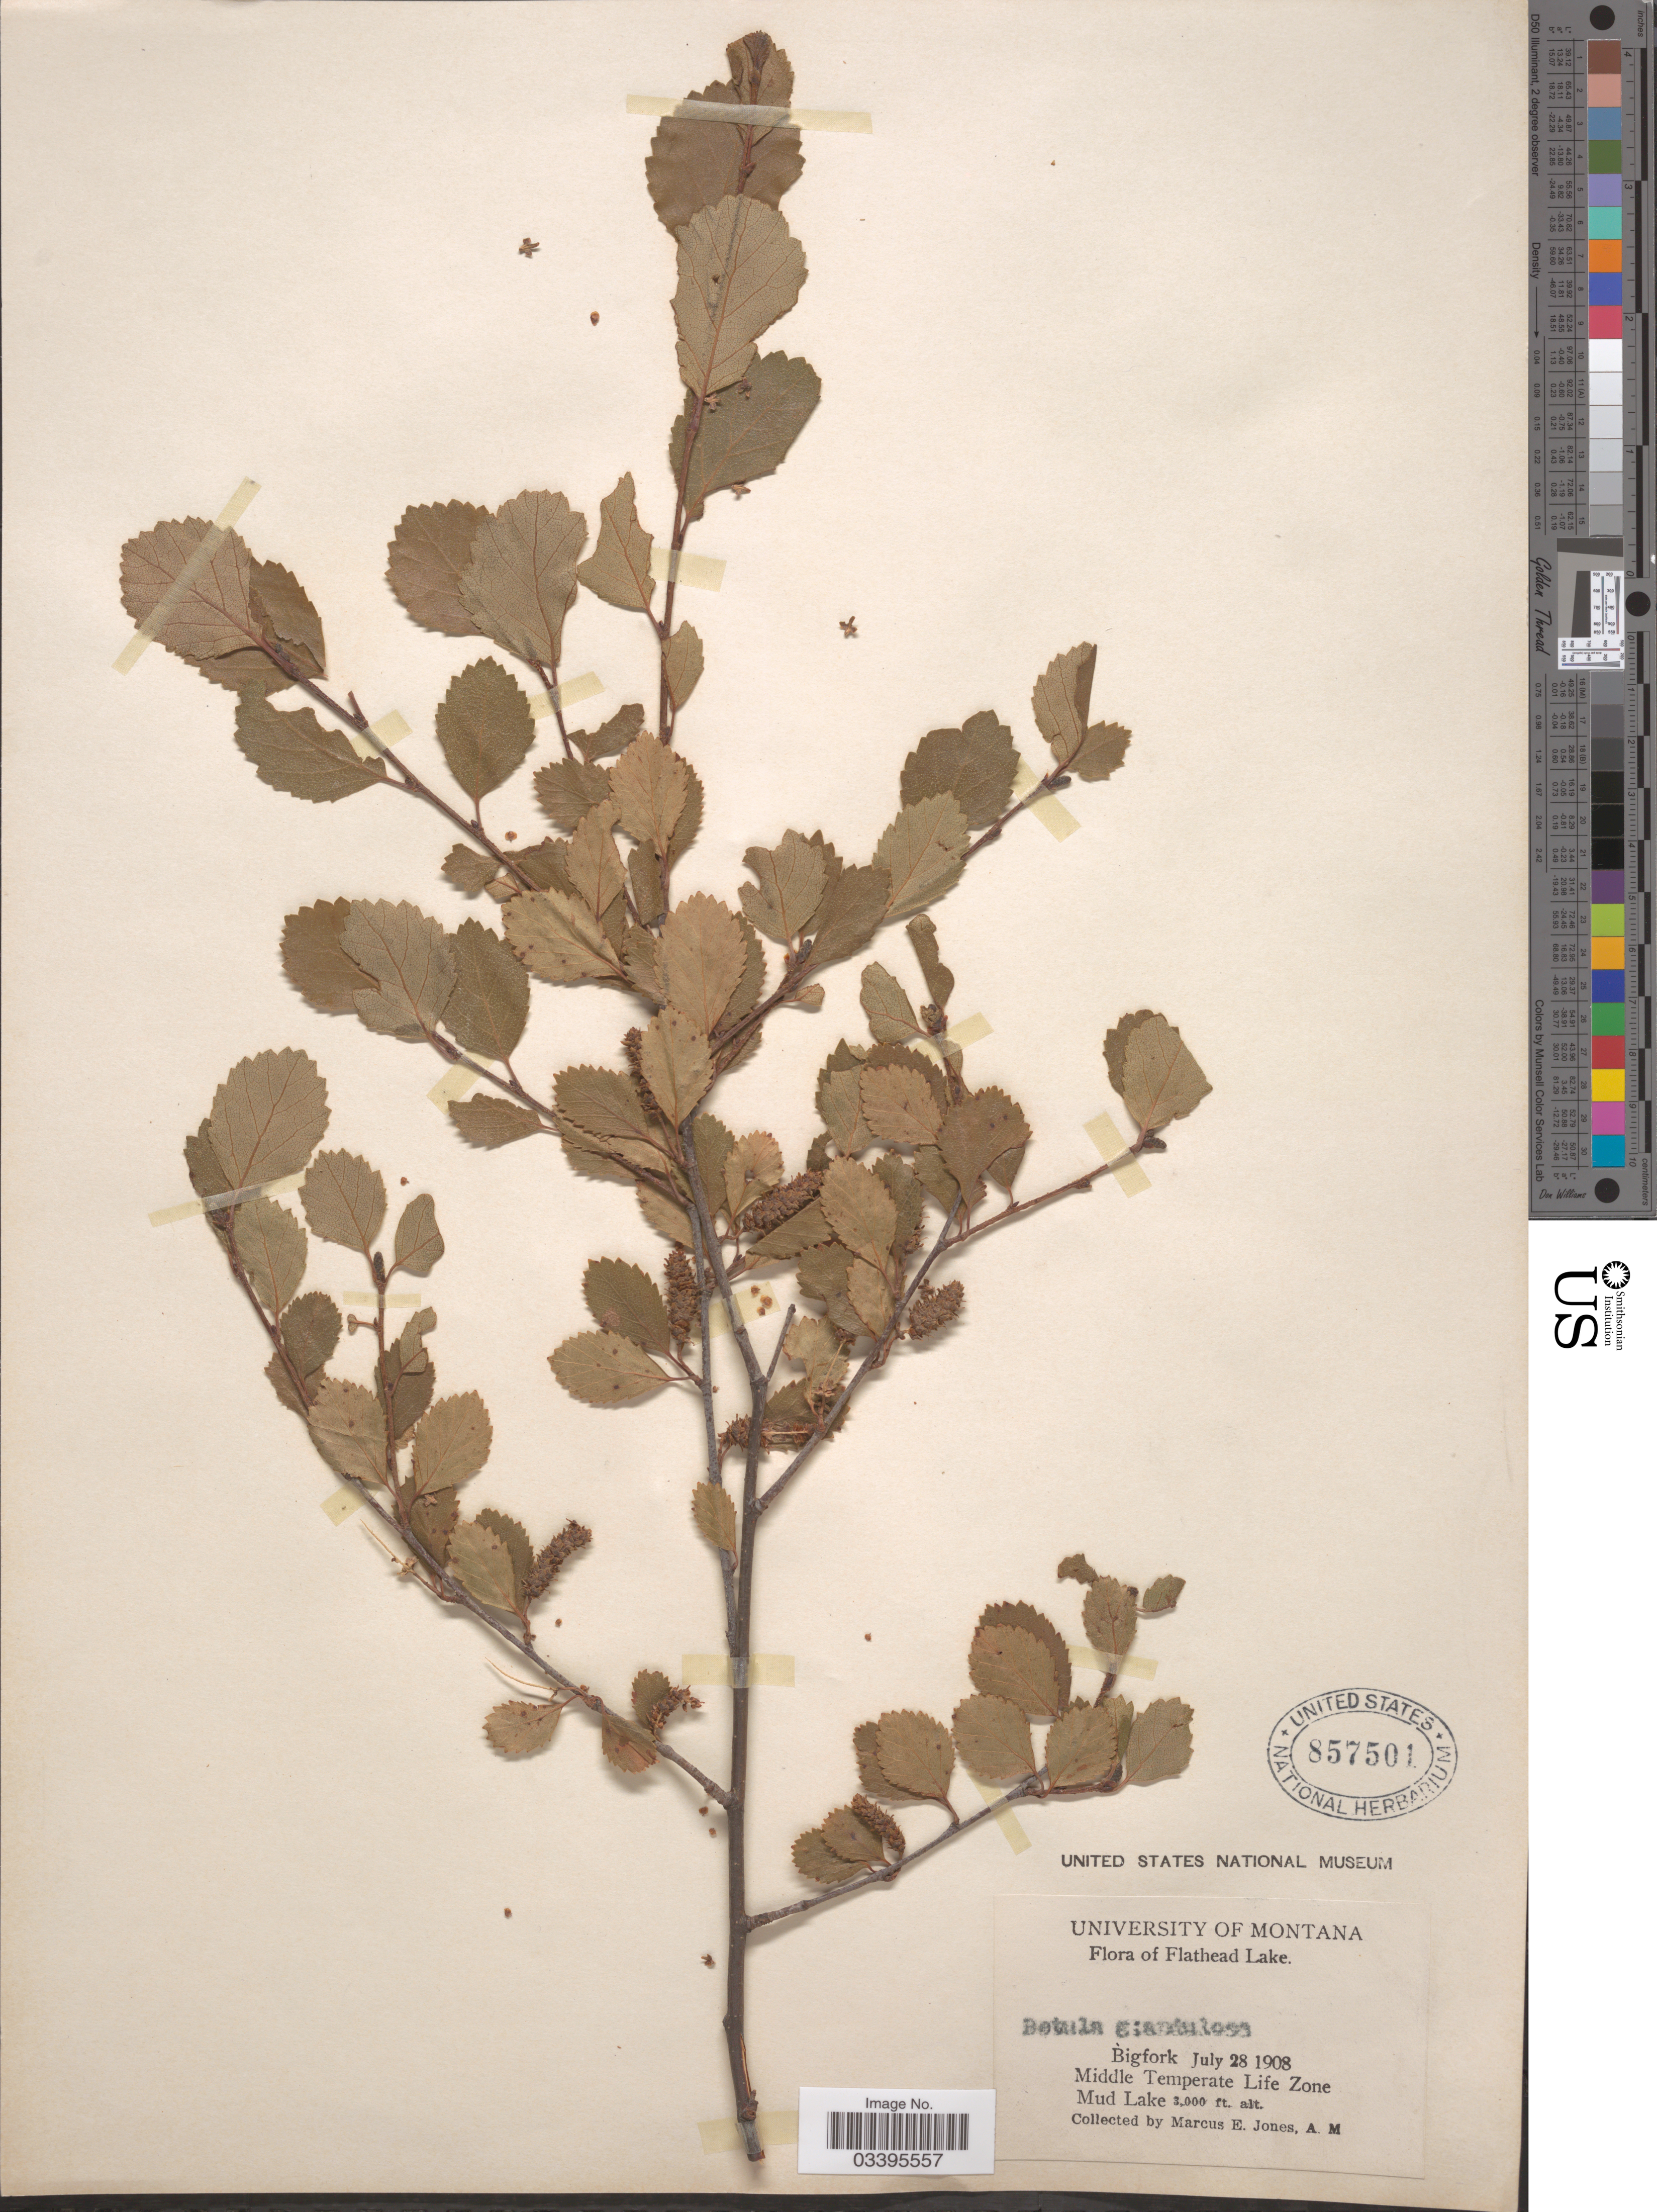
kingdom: Plantae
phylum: Tracheophyta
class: Magnoliopsida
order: Fagales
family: Betulaceae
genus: Betula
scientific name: Betula glandulosa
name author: Michx.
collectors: M. E. Jones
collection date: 1908-07-28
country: United States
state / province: Montana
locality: Flathead Lake. Bigfork. Middle Temperate Life Zone. Mud Lake.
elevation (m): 914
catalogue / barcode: US 857501